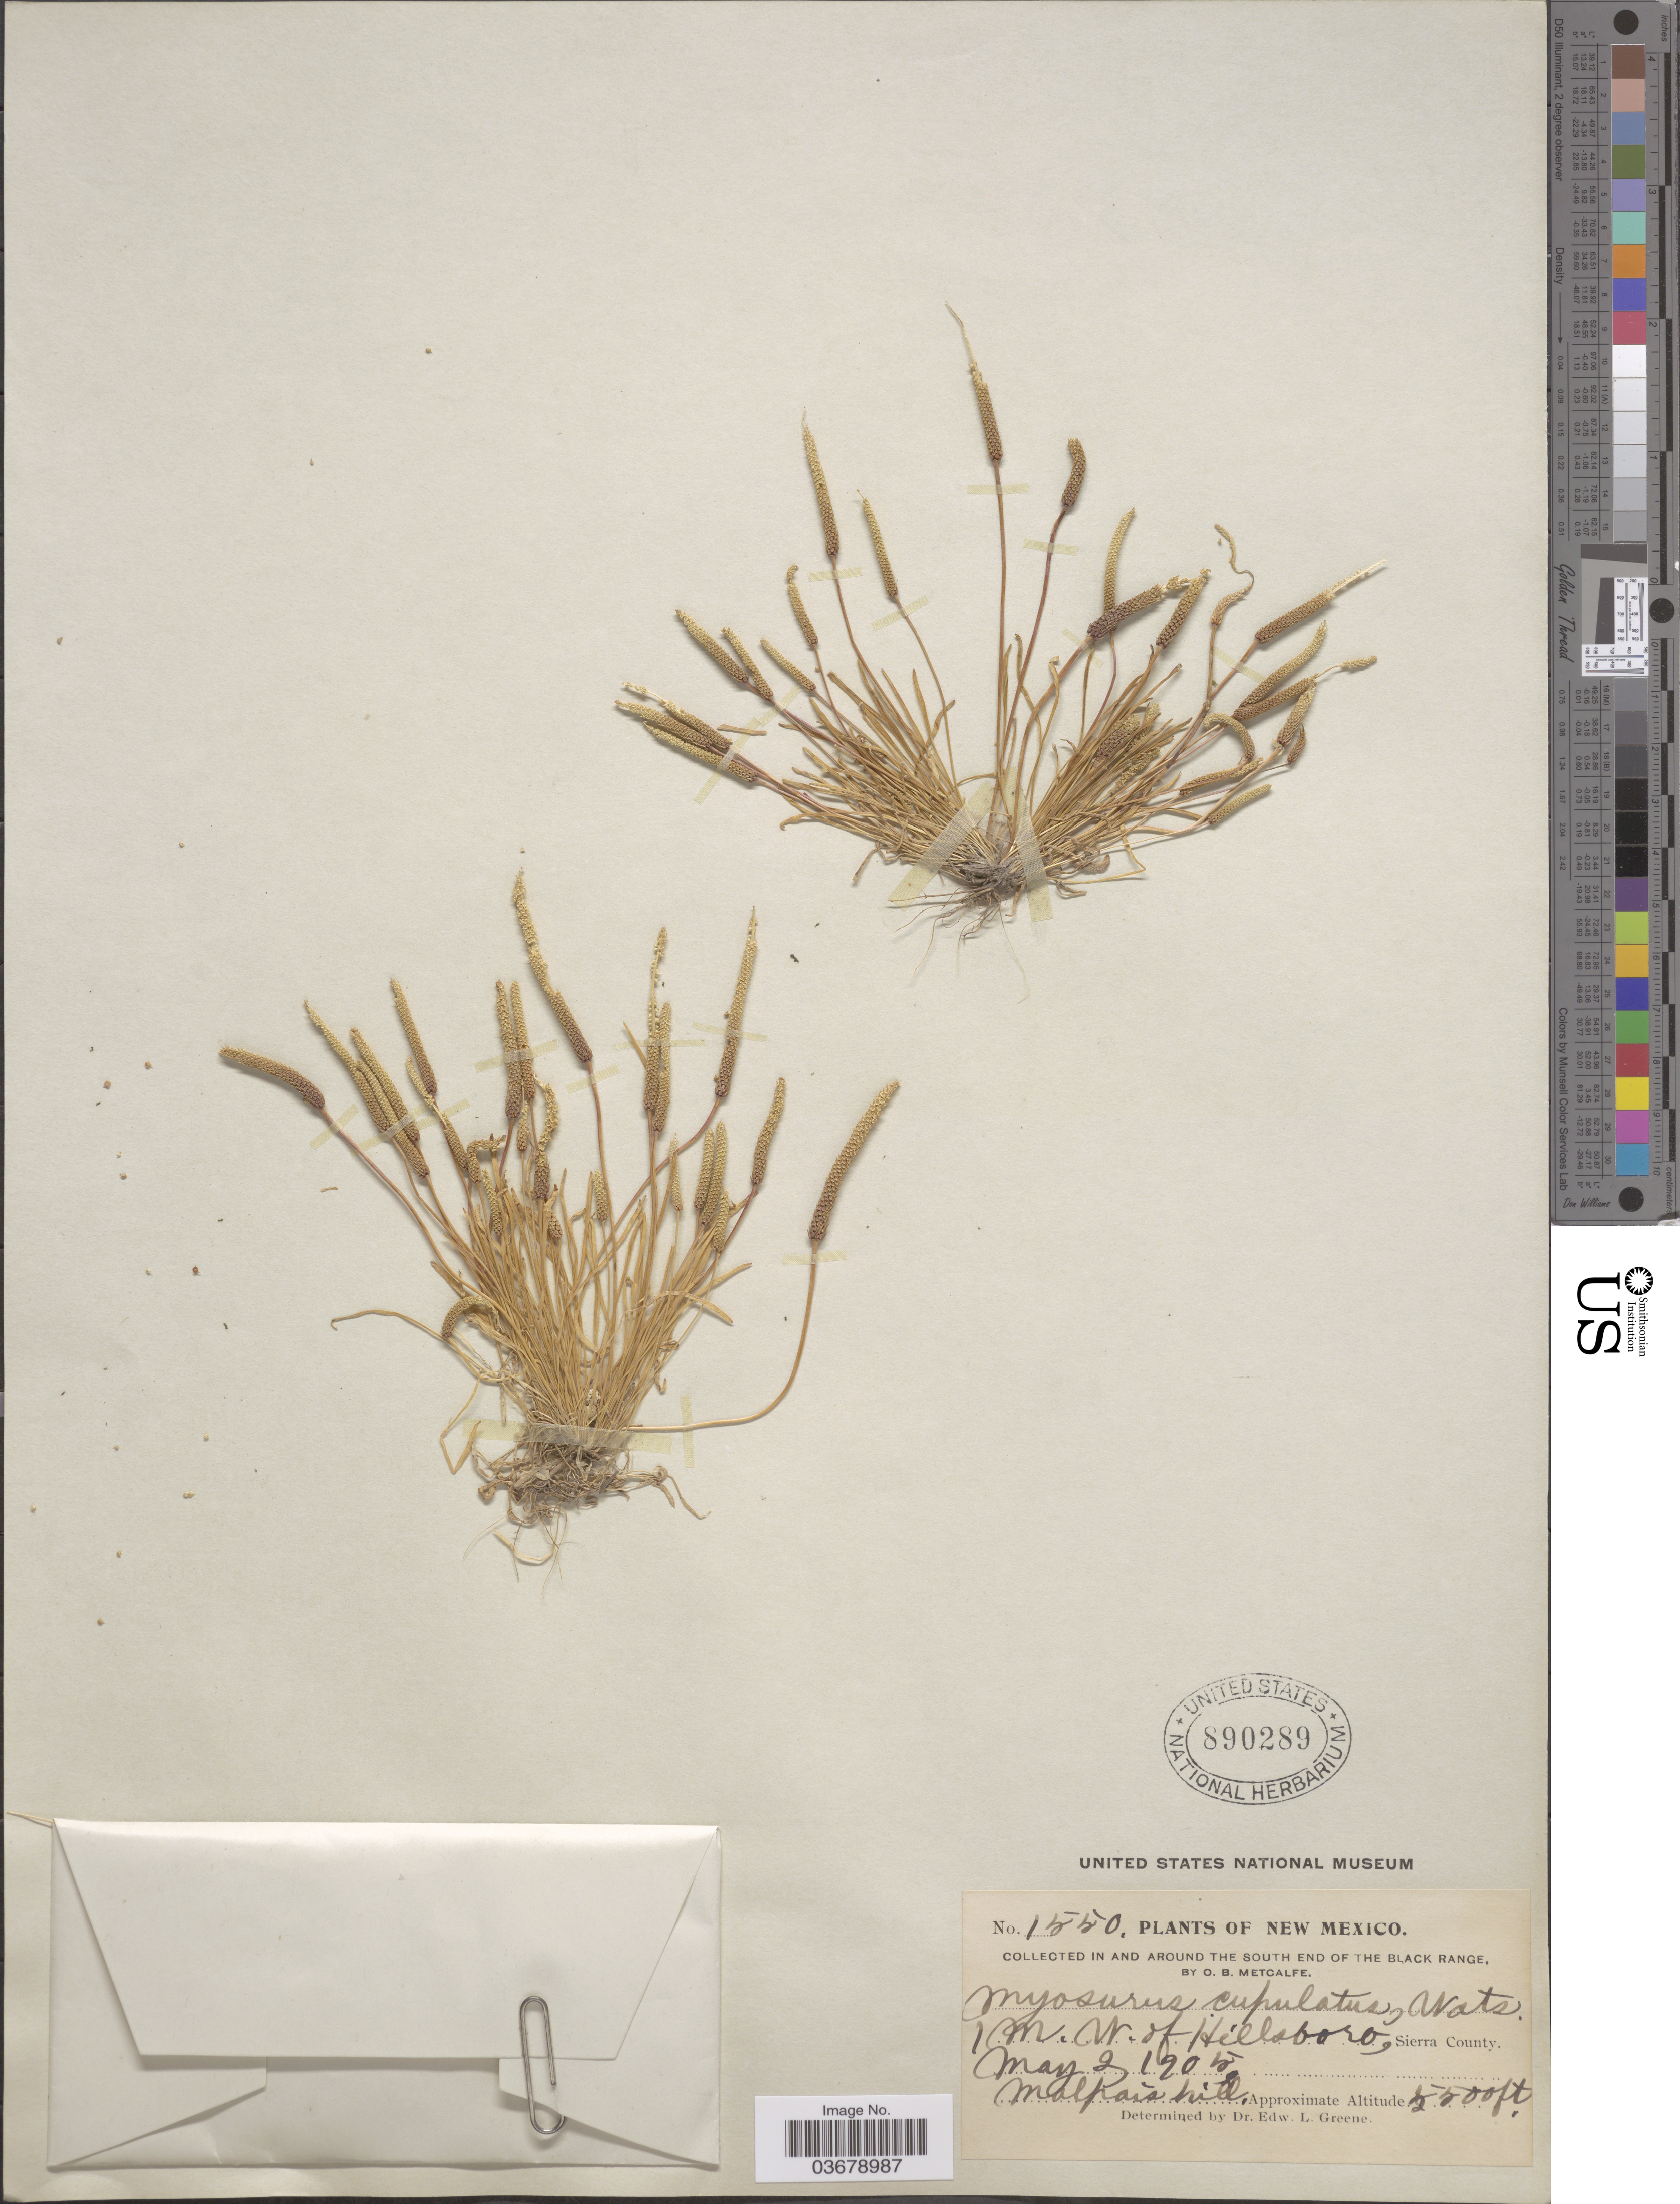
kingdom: Plantae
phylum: Tracheophyta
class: Magnoliopsida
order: Ranunculales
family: Ranunculaceae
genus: Myosurus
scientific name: Myosurus cupulatus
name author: S. Watson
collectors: O. B. Metcalfe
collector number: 1550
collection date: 1905-05-03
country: United States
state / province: New Mexico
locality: In and around the South end of the Black Range, 1 m. W. of Hillsboro, Sierra County. Malphais hill.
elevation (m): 1676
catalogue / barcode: US 890289